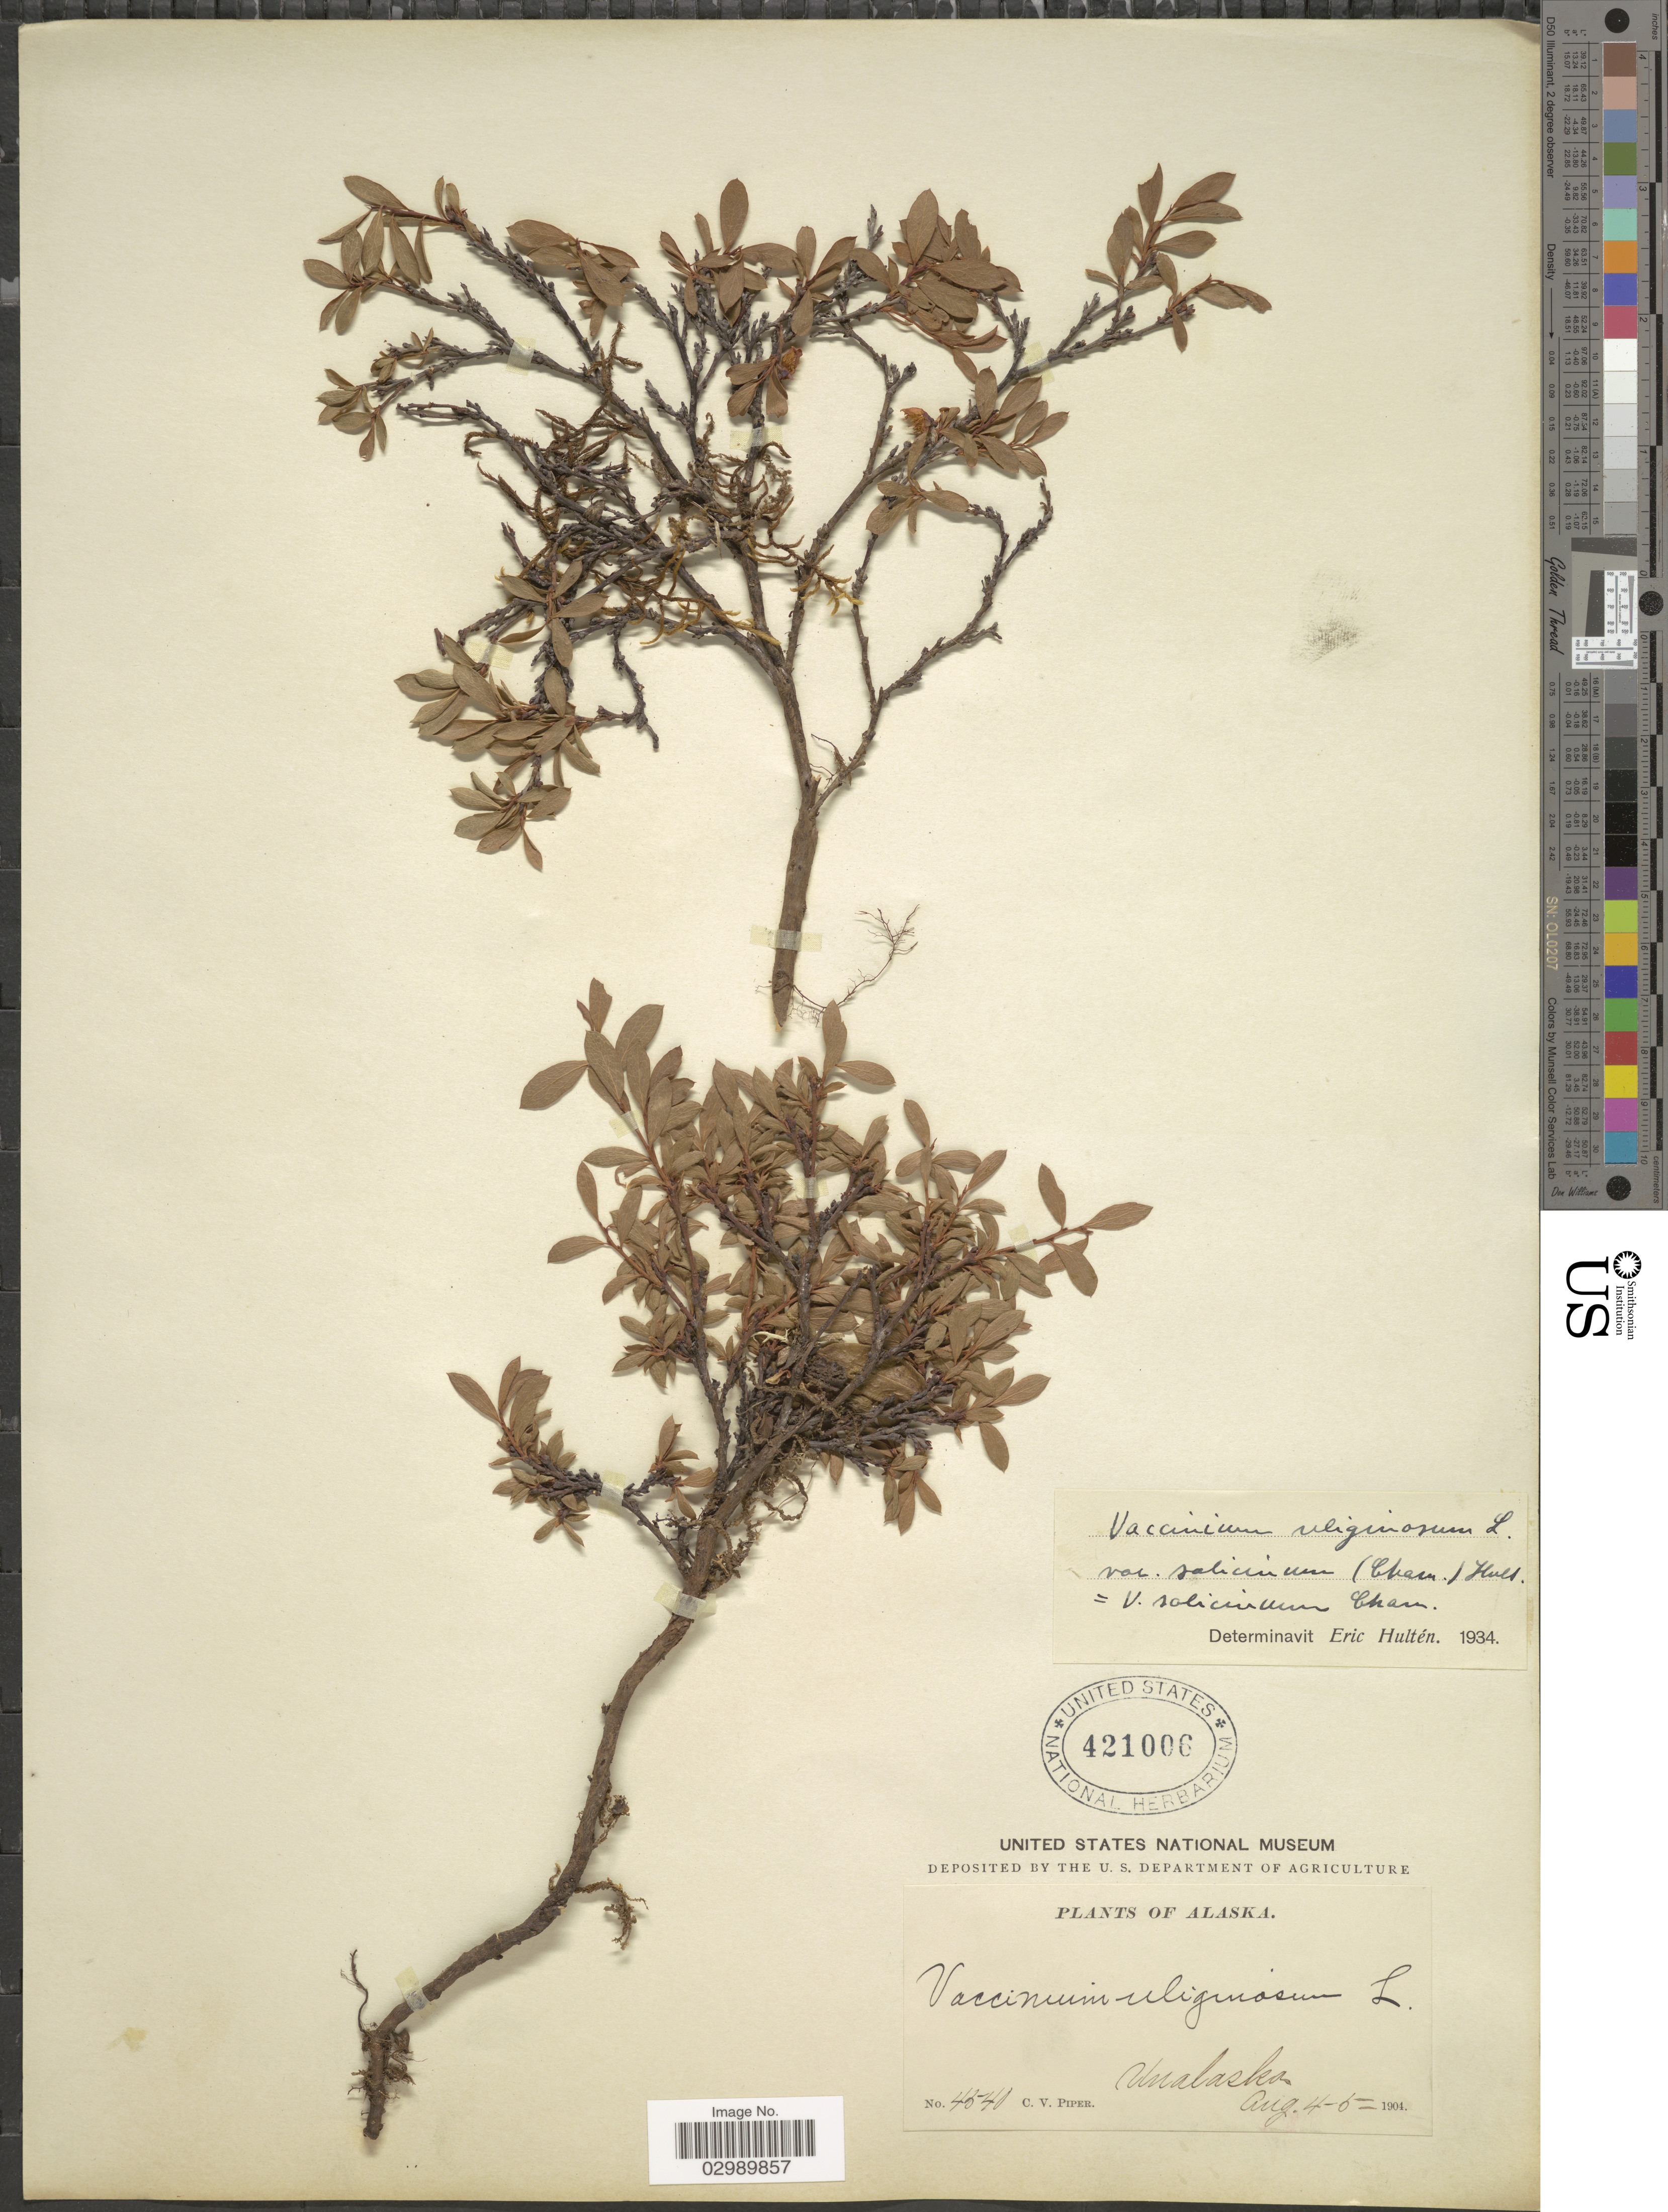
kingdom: Plantae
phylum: Tracheophyta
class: Magnoliopsida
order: Ericales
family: Ericaceae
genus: Vaccinium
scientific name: Vaccinium uliginosum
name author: L.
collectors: C. V. Piper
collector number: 4540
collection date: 1904-08-04/1904-08-05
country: United States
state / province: Alaska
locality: Unalaska.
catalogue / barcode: US 421006